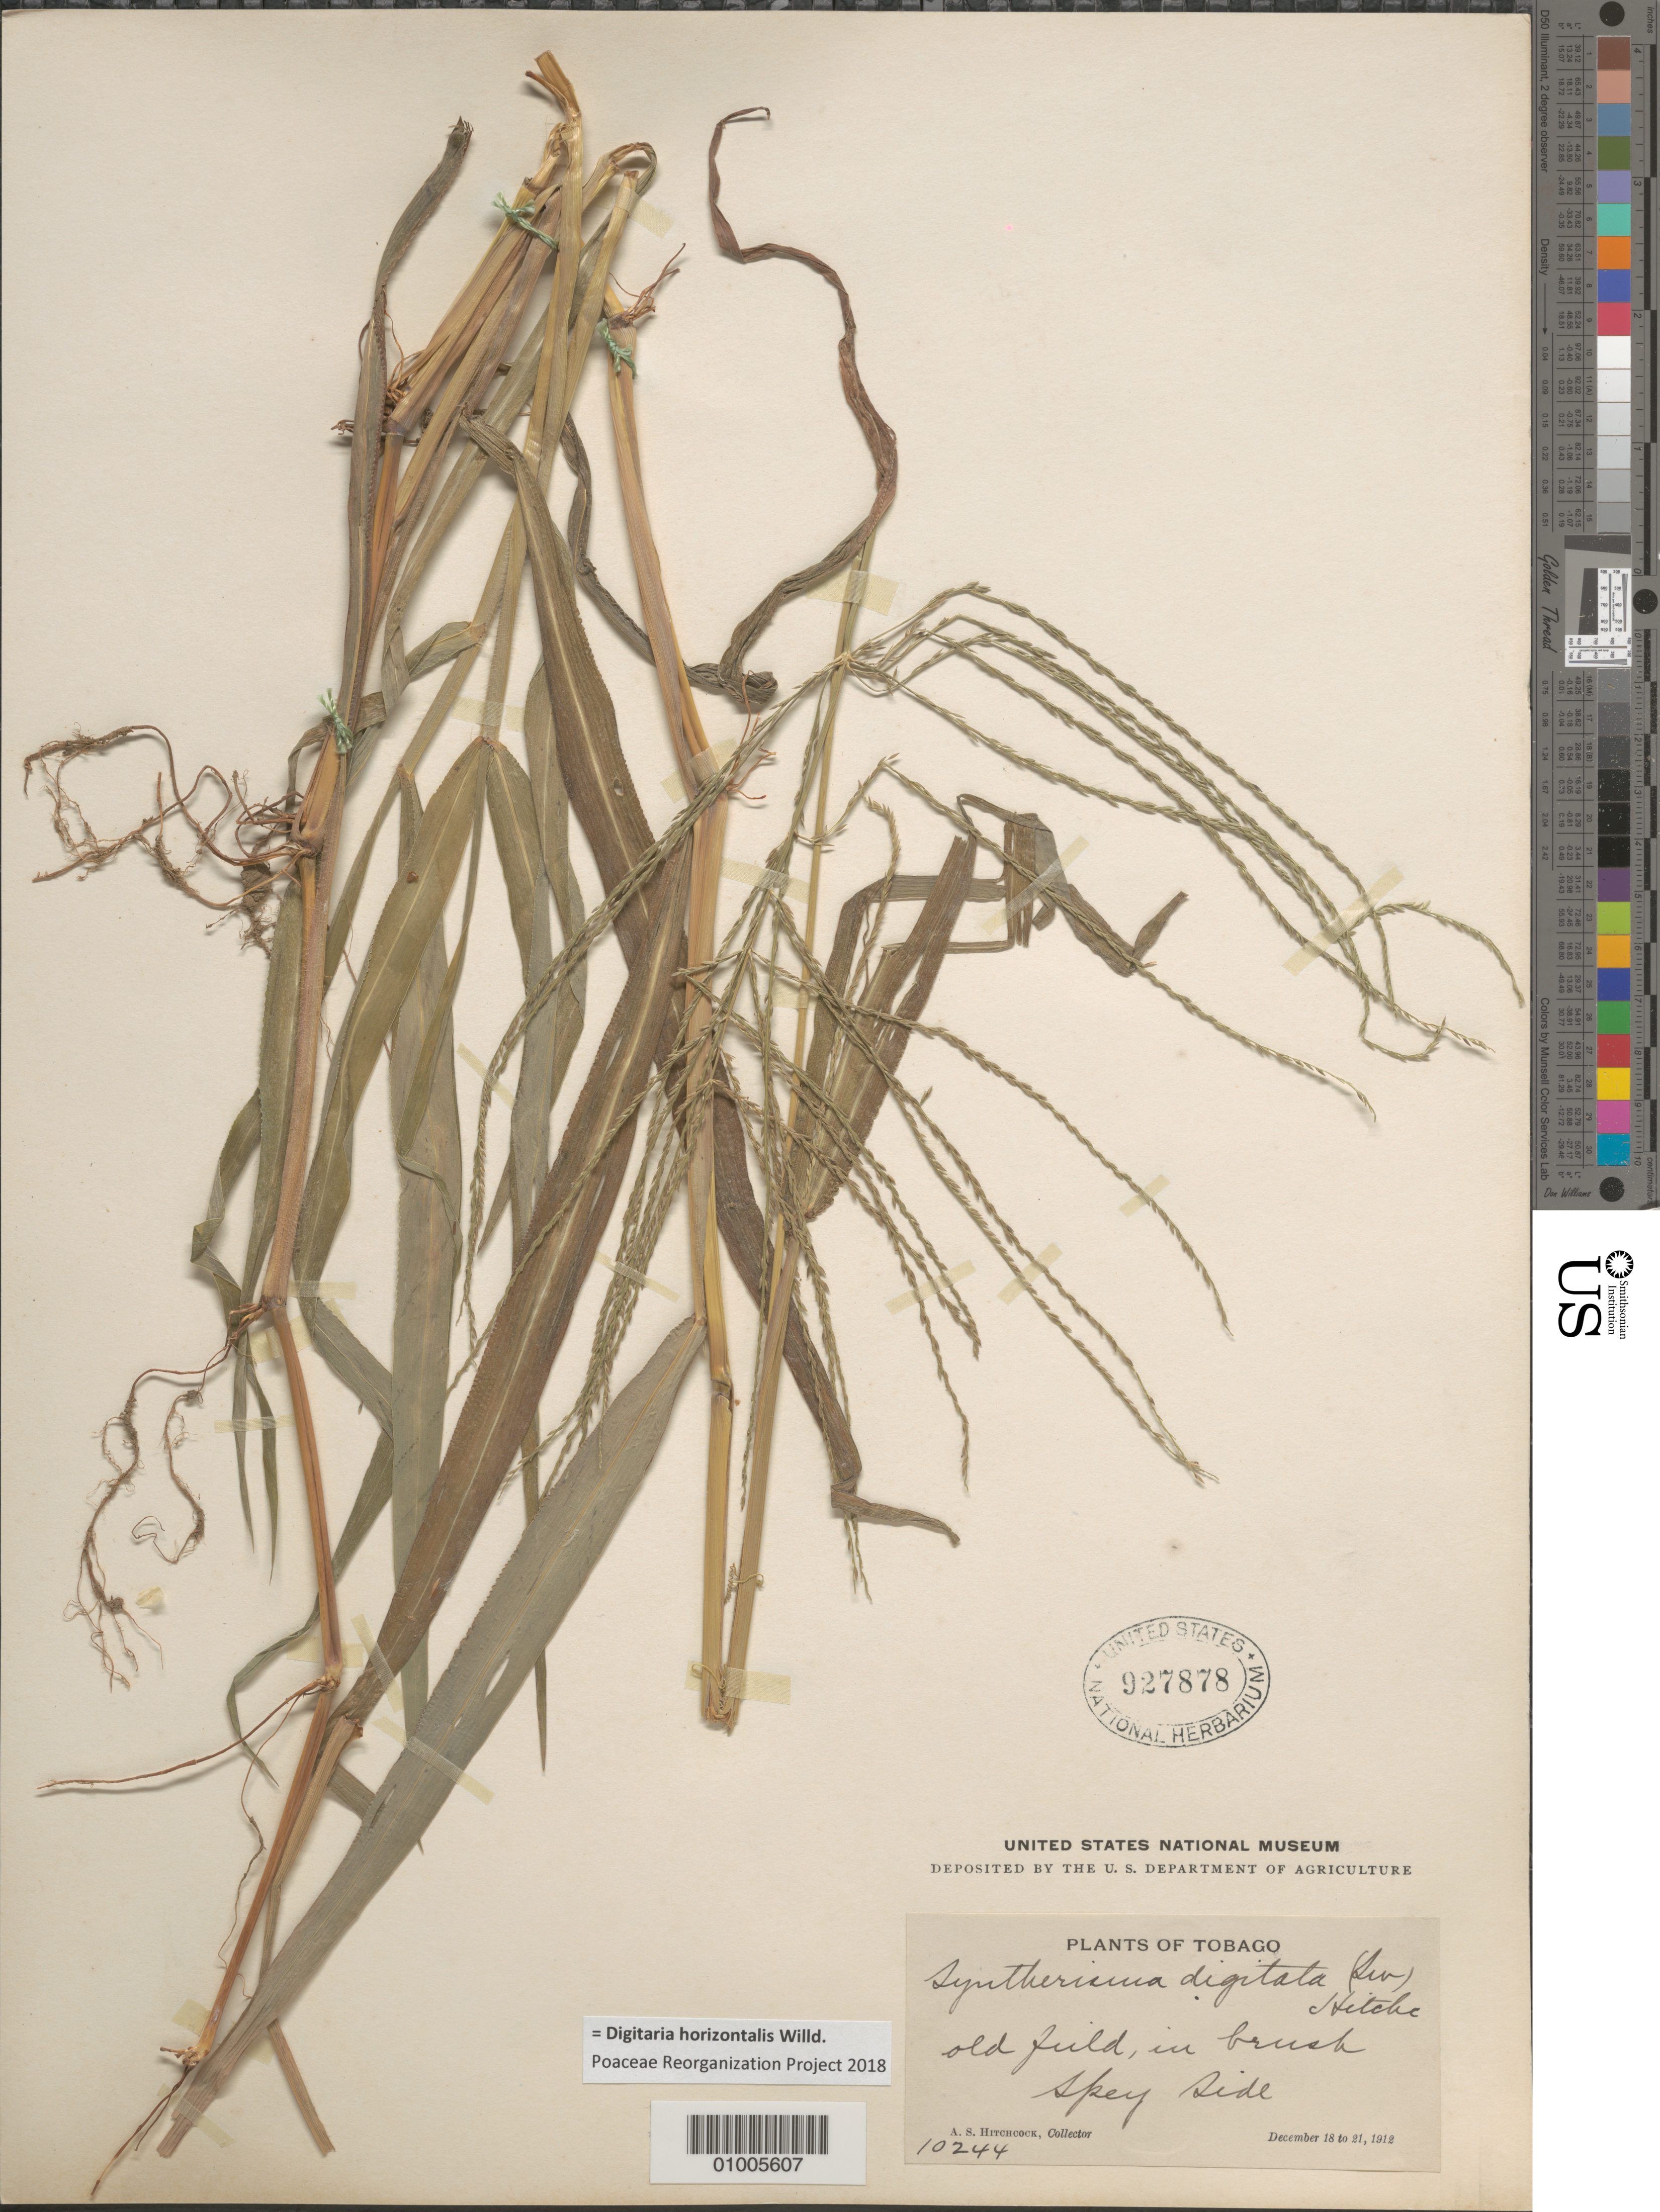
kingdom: Plantae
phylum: Tracheophyta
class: Liliopsida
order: Poales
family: Poaceae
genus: Digitaria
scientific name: Digitaria horizontalis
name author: Willd.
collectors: A. S. Hitchcock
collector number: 10244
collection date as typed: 18 Dec 1912 to 21 Dec 1912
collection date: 1912-12-18/1912-12-21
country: Trinidad and Tobago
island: Tobago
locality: in brush, old field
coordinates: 0 N, 0 E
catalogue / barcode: US 927878